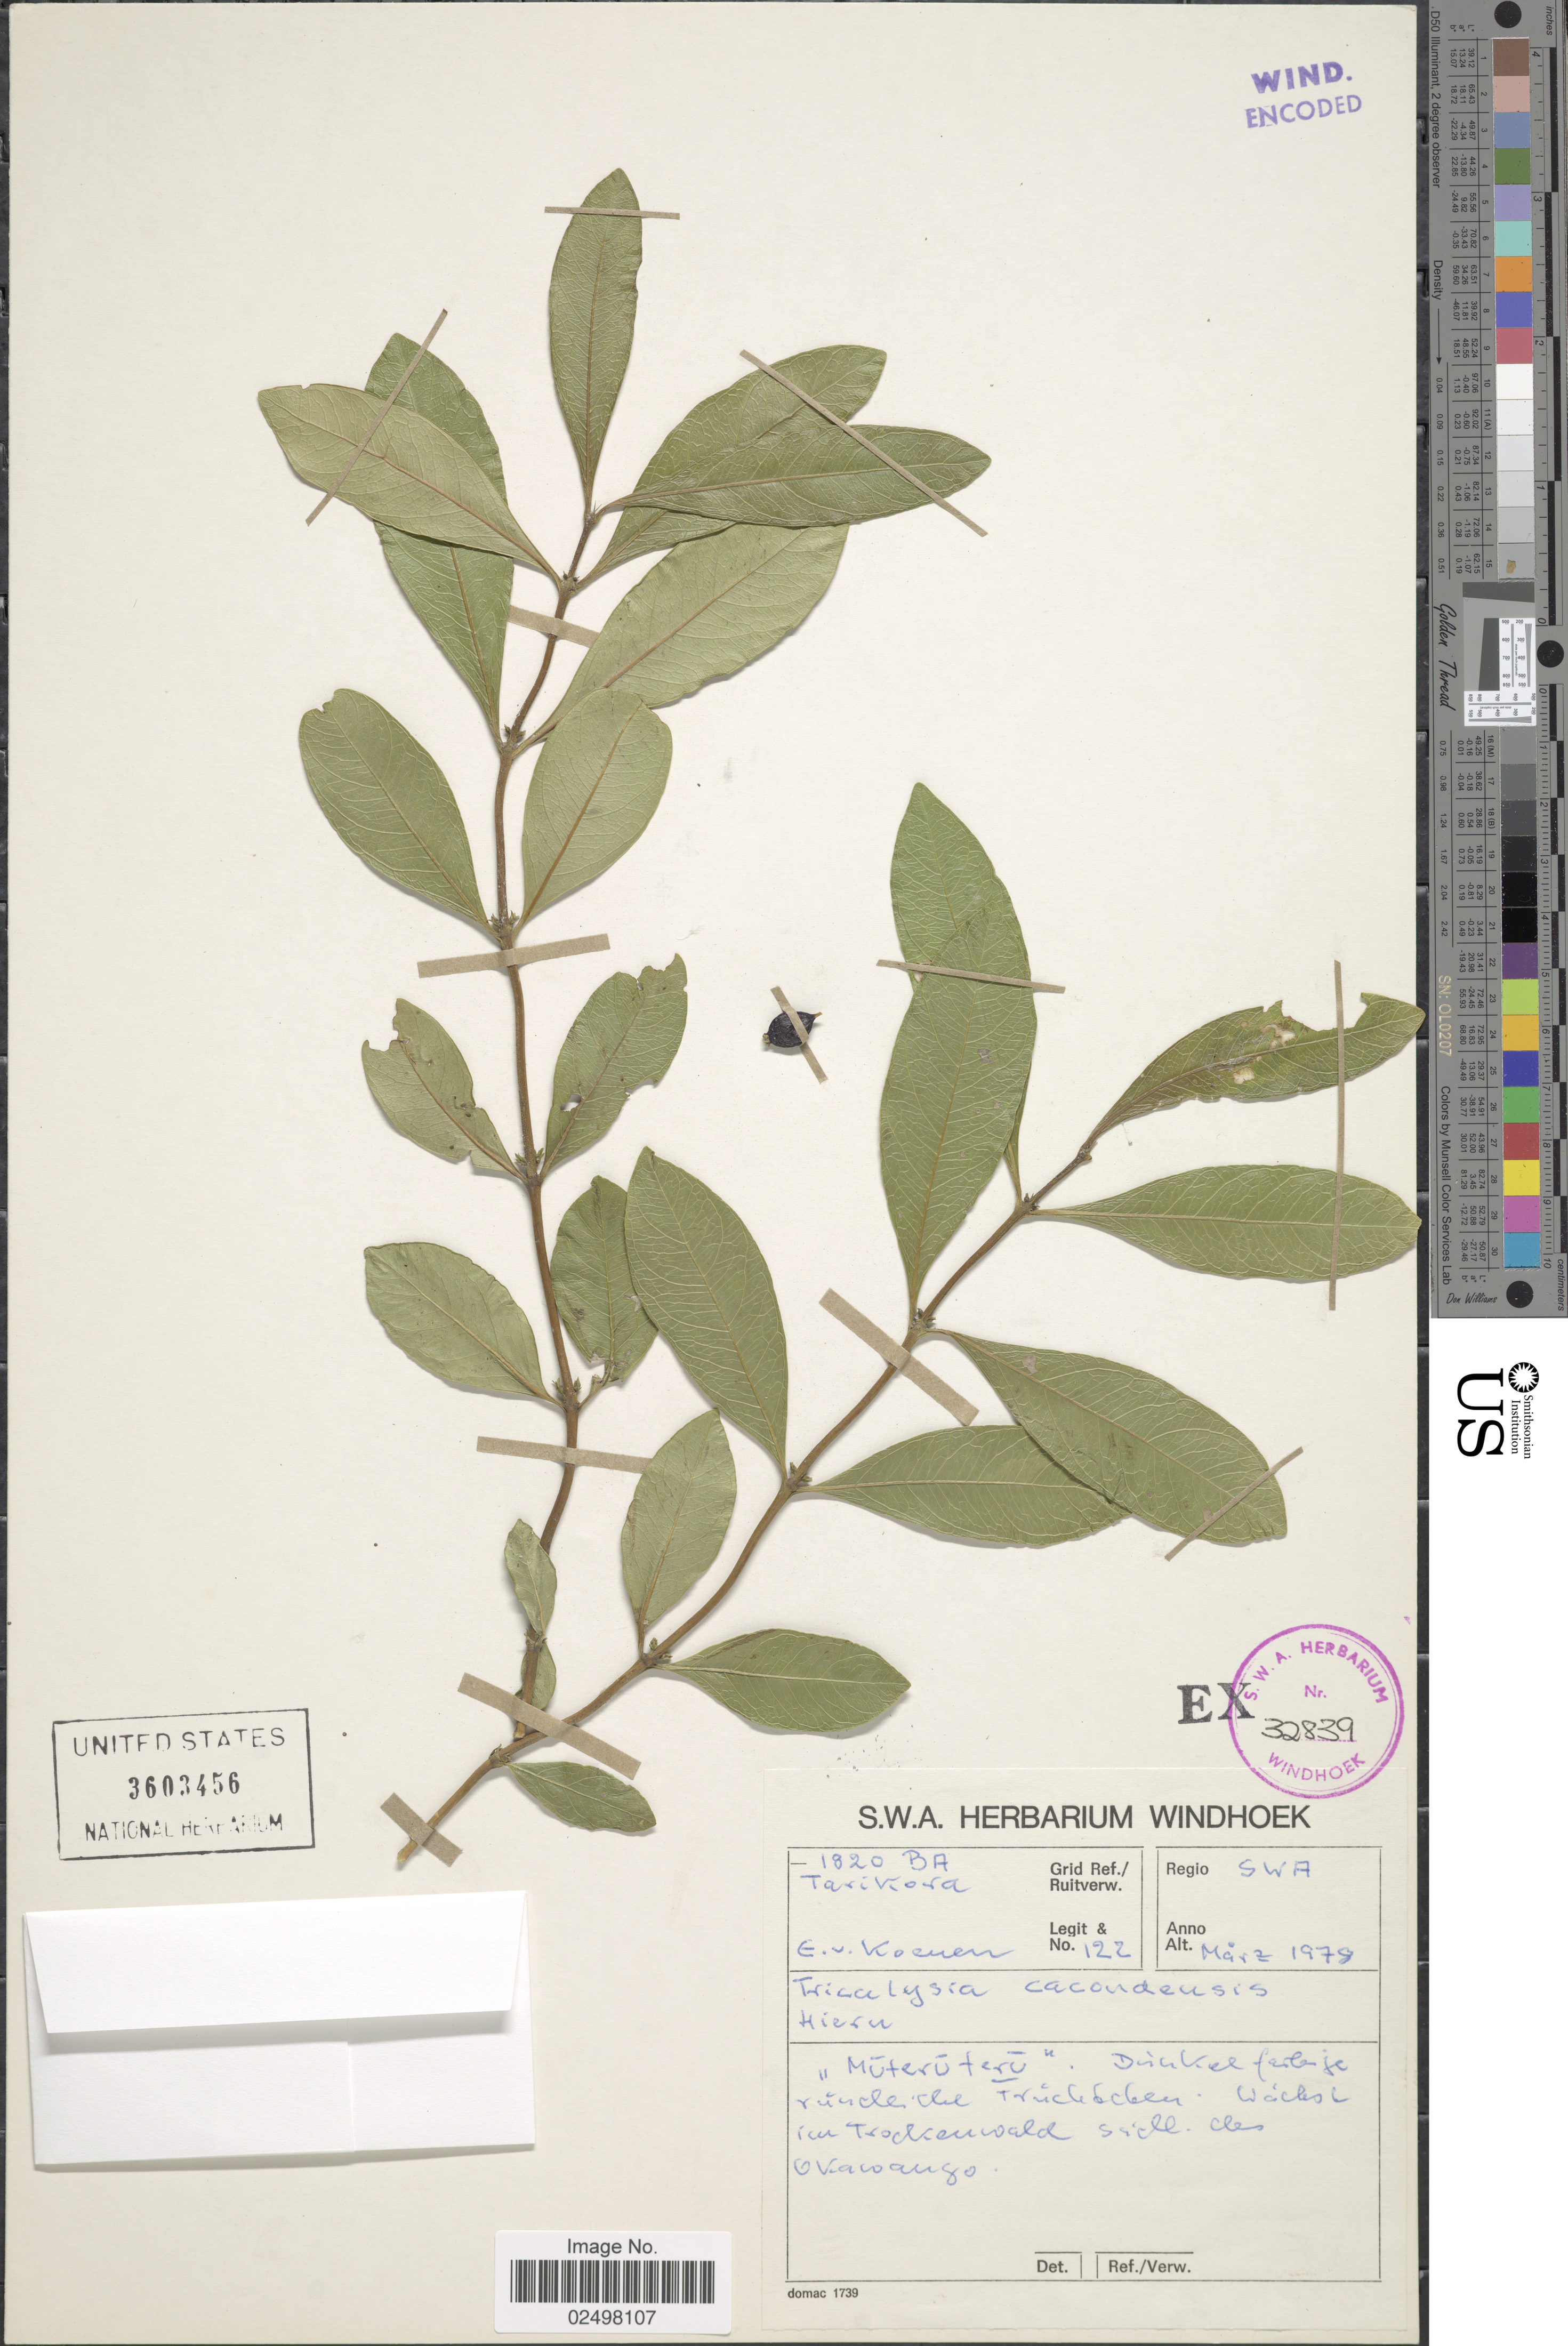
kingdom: Plantae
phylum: Tracheophyta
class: Magnoliopsida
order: Gentianales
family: Rubiaceae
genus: Tricalysia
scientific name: Tricalysia cacondensis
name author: Hiern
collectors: E. Koenen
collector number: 122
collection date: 1978-03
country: Namibia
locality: Regio SWA, Tari Kora.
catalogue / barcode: US 3603456